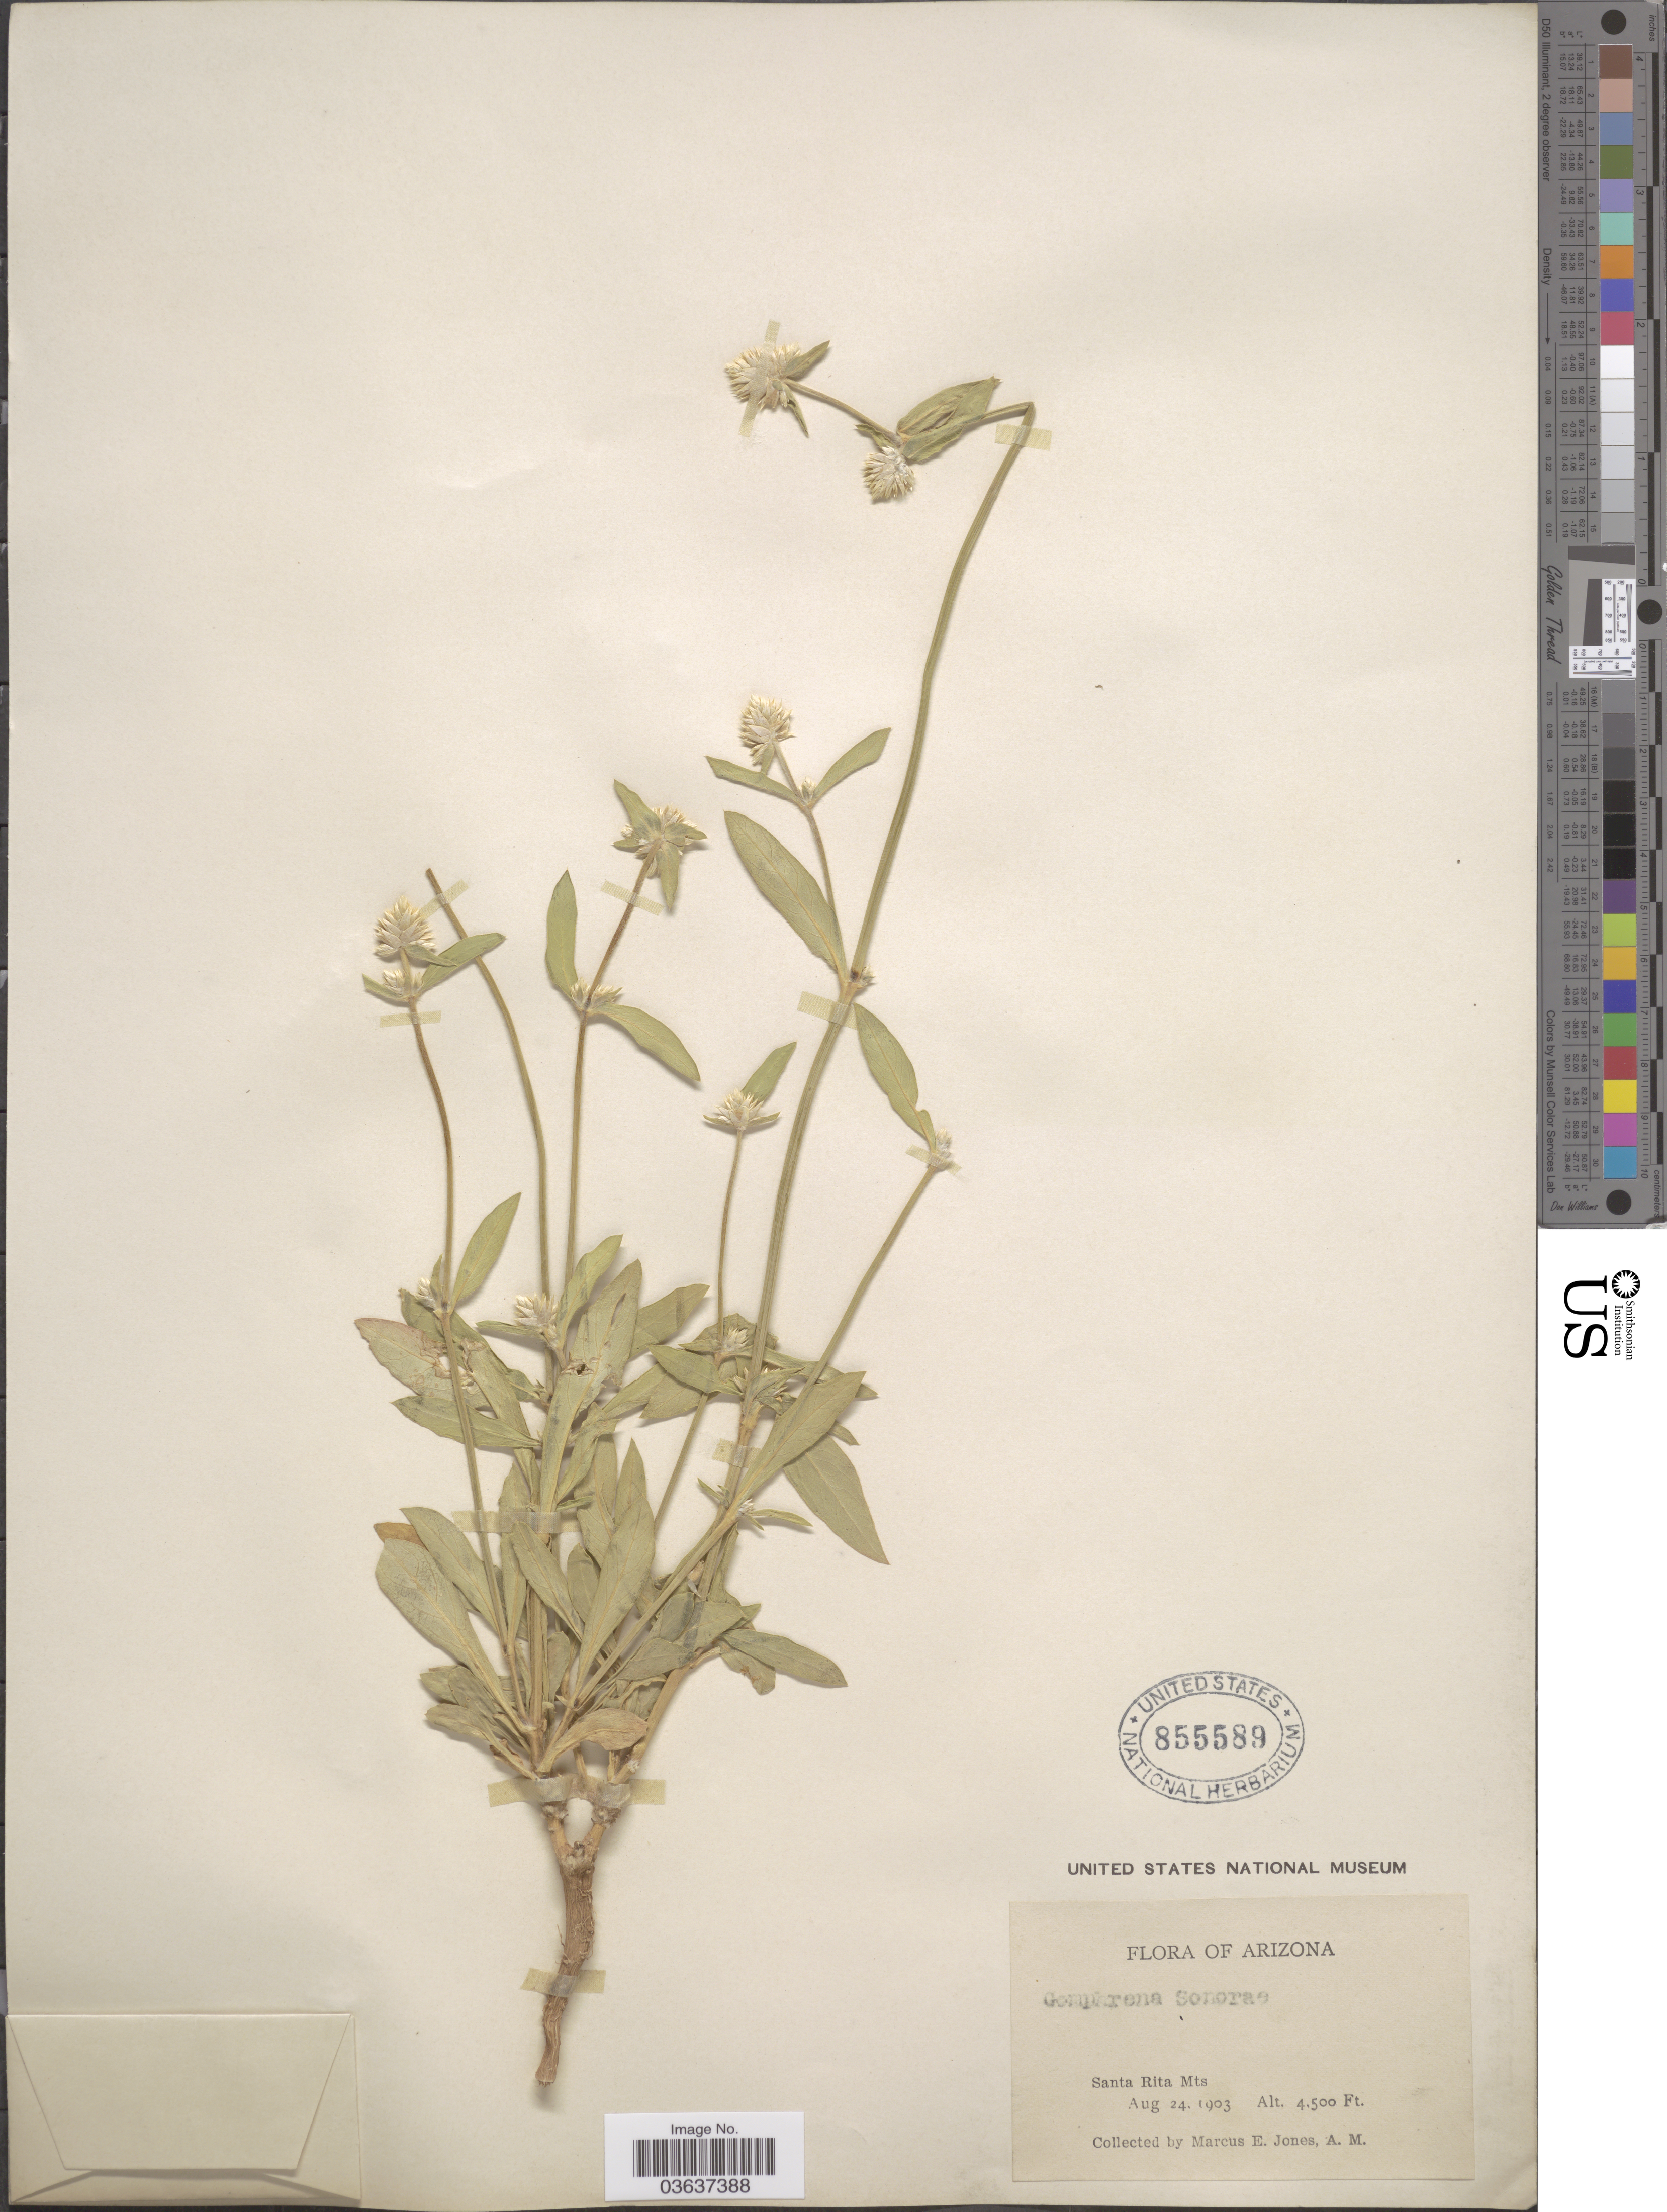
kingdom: Plantae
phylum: Tracheophyta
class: Magnoliopsida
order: Caryophyllales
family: Amaranthaceae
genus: Gomphrena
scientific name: Gomphrena sonorae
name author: Torr. in Emory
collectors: M. E. Jones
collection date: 1903-08-24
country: United States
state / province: Arizona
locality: Santa Rita Mts.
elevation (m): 1372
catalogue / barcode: US 855589